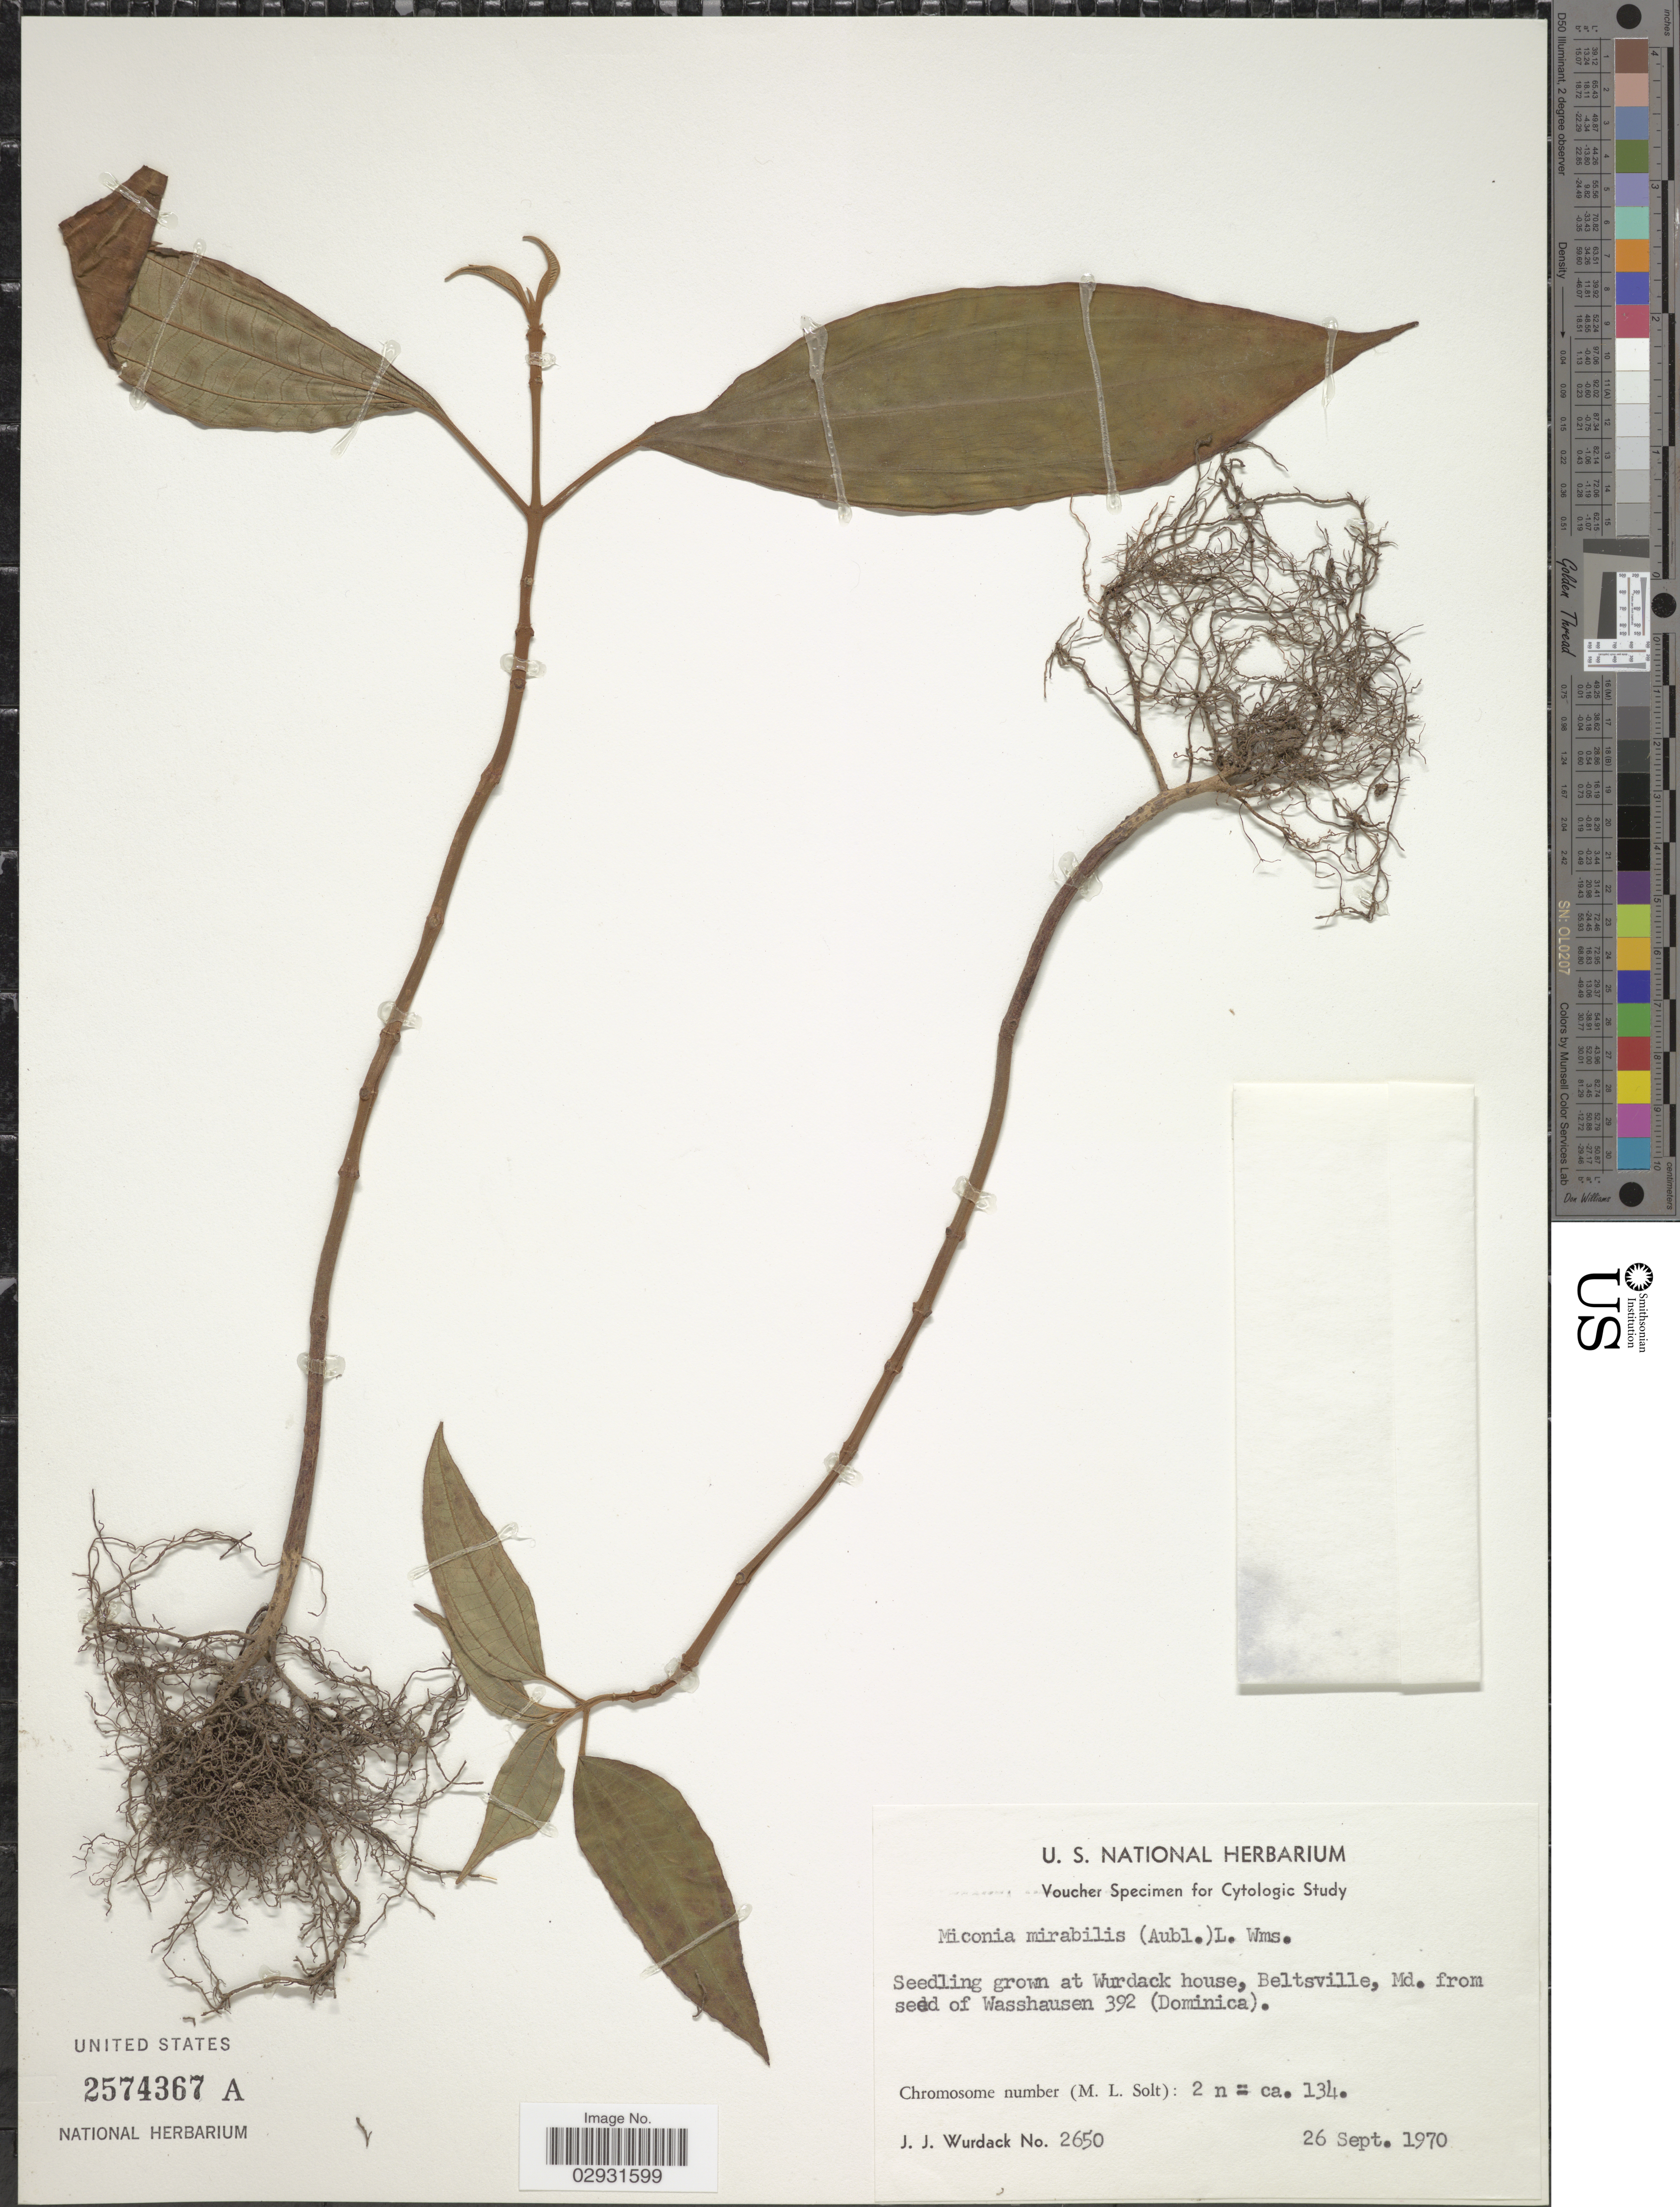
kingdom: Plantae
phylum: Tracheophyta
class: Magnoliopsida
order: Myrtales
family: Melastomataceae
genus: Miconia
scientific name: Miconia mirabilis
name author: (Aubl.) L.O. Williams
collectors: J. J. Wurdack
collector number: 2650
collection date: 1970-09-26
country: United States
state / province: Maryland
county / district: Prince George's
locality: Seedling grown at Wurdack house, Beltsville.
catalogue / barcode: US 2574367A